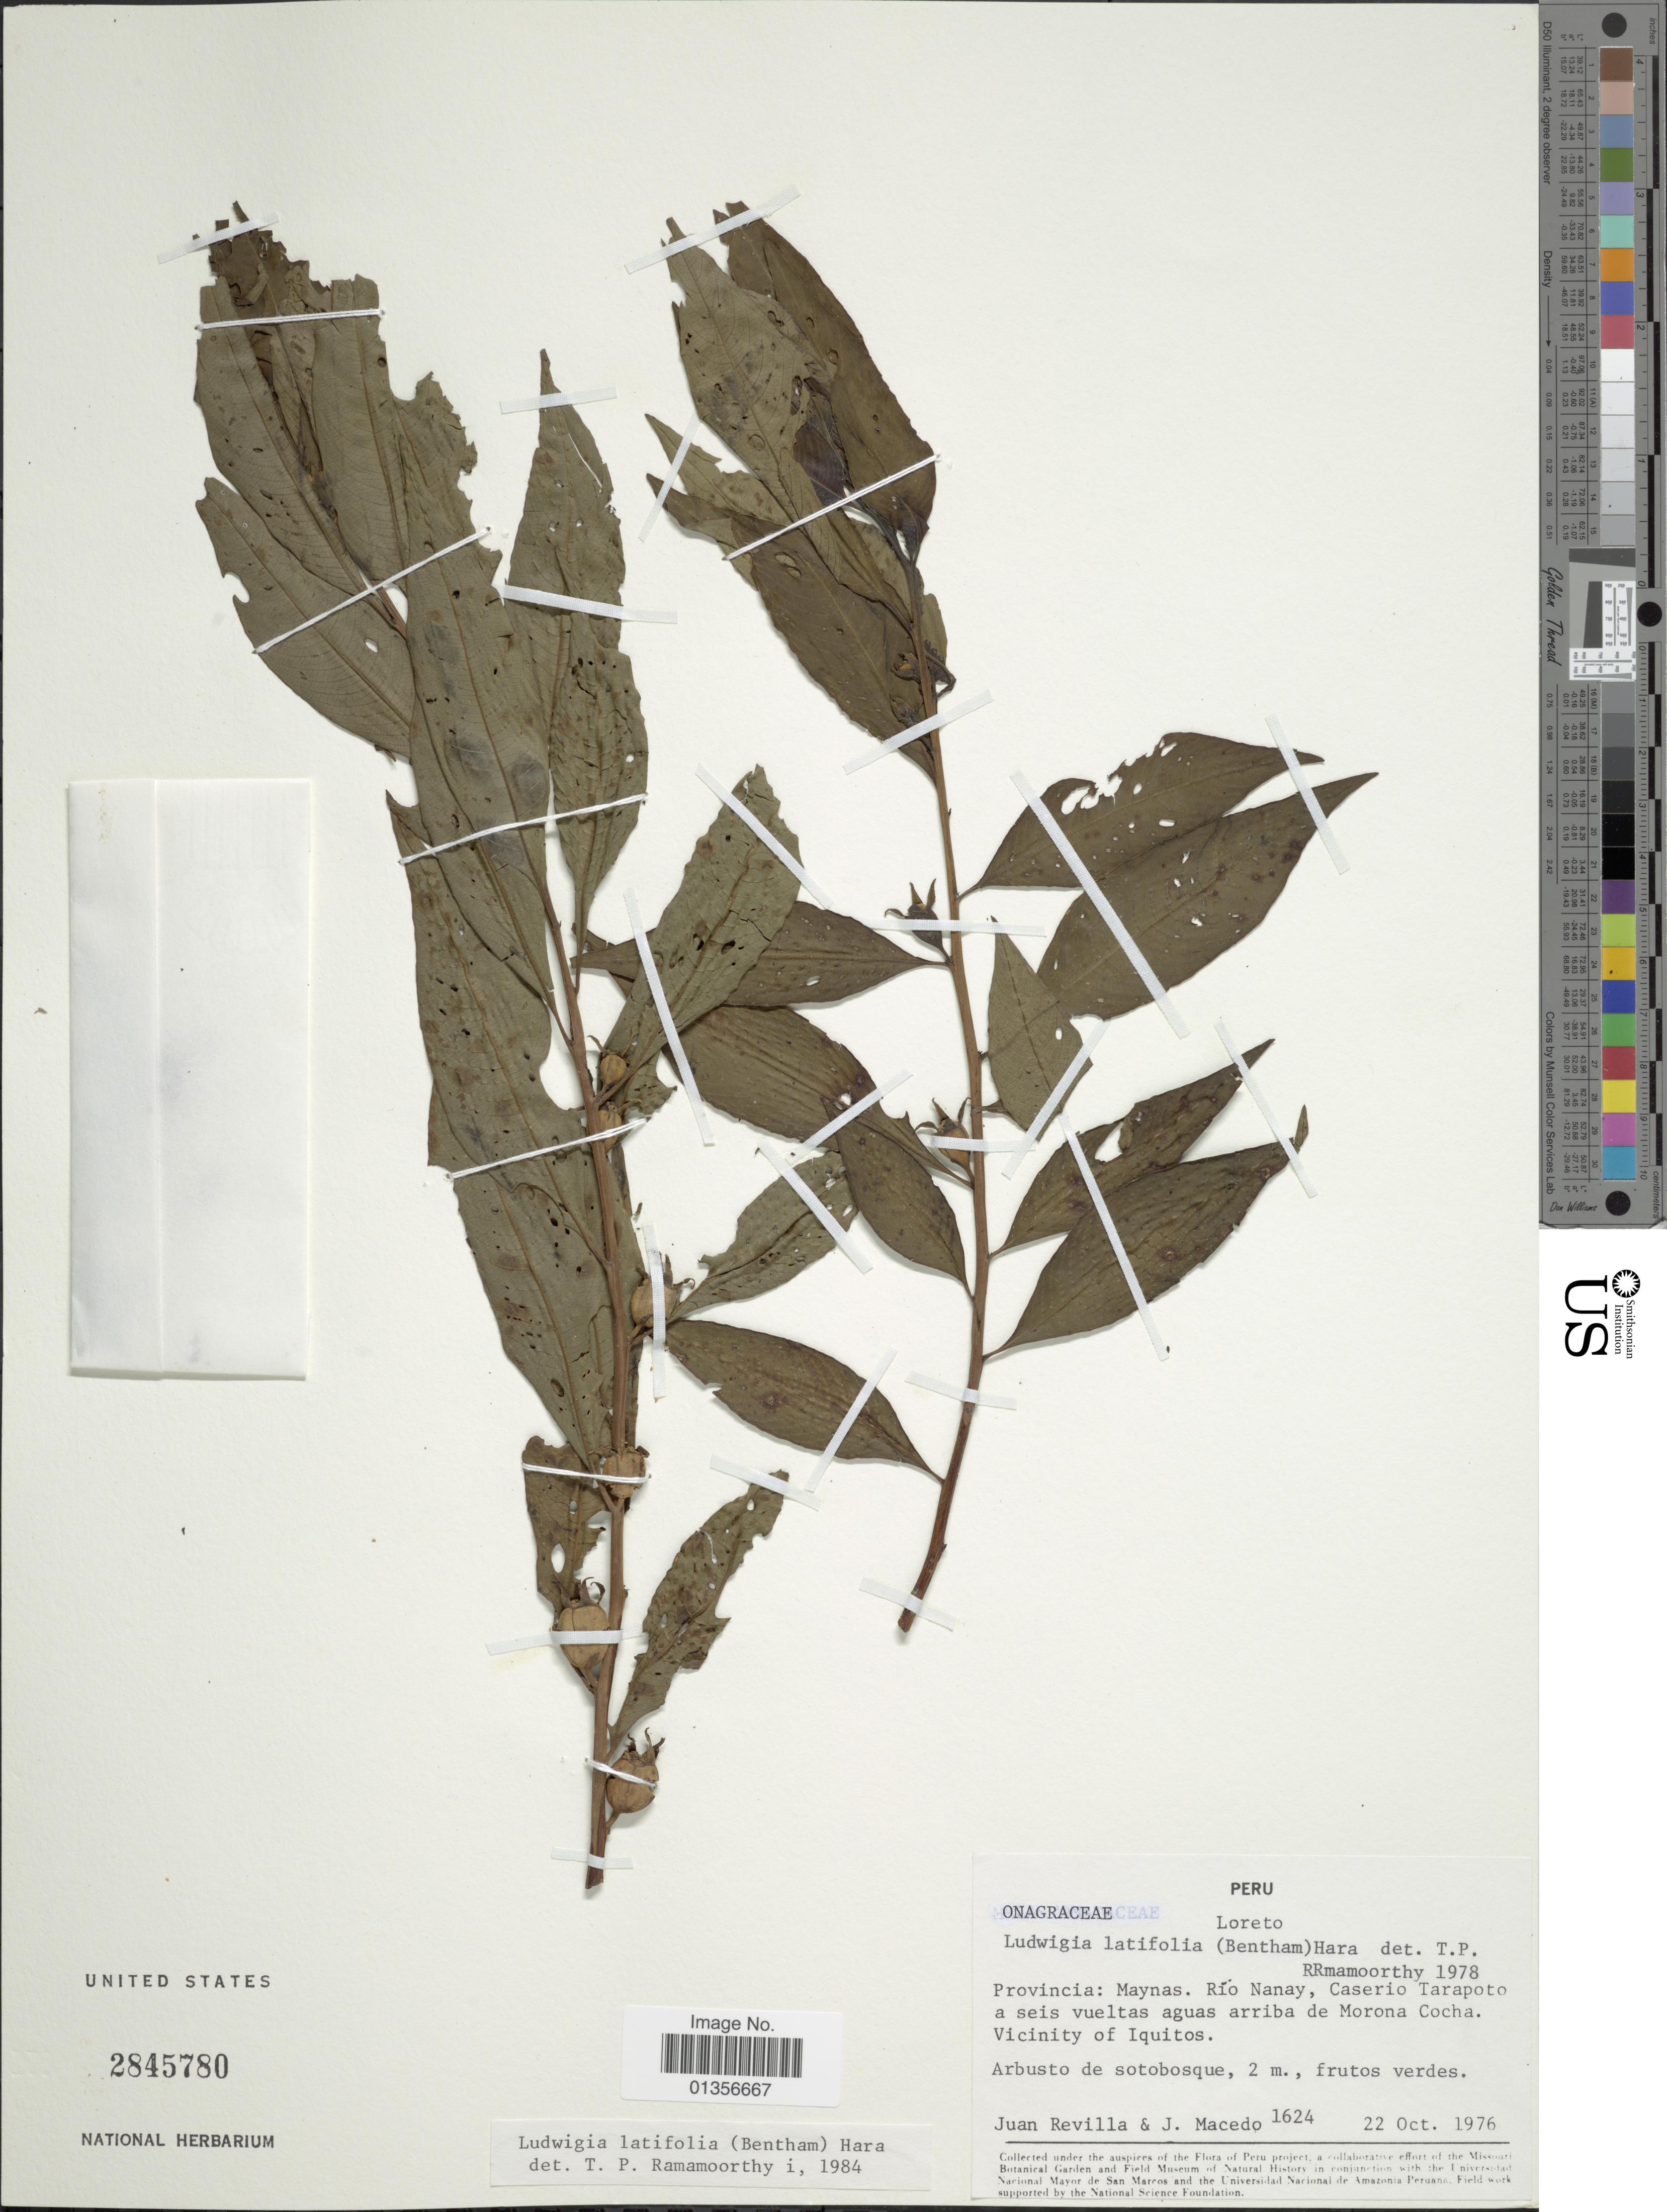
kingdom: Plantae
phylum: Tracheophyta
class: Magnoliopsida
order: Myrtales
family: Onagraceae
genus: Ludwigia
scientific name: Ludwigia latifolia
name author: (Benth.) H. Hara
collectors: J. Revilla & J. Macedo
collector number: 1624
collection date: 1976-10-22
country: Peru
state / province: Loreto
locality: Provincia: Maynas. Río Nanay, Caserio Tarapoto a seis vueltas aguas arriba de Morona Cocha. Vicinity of Iquitos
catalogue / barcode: US 2845780